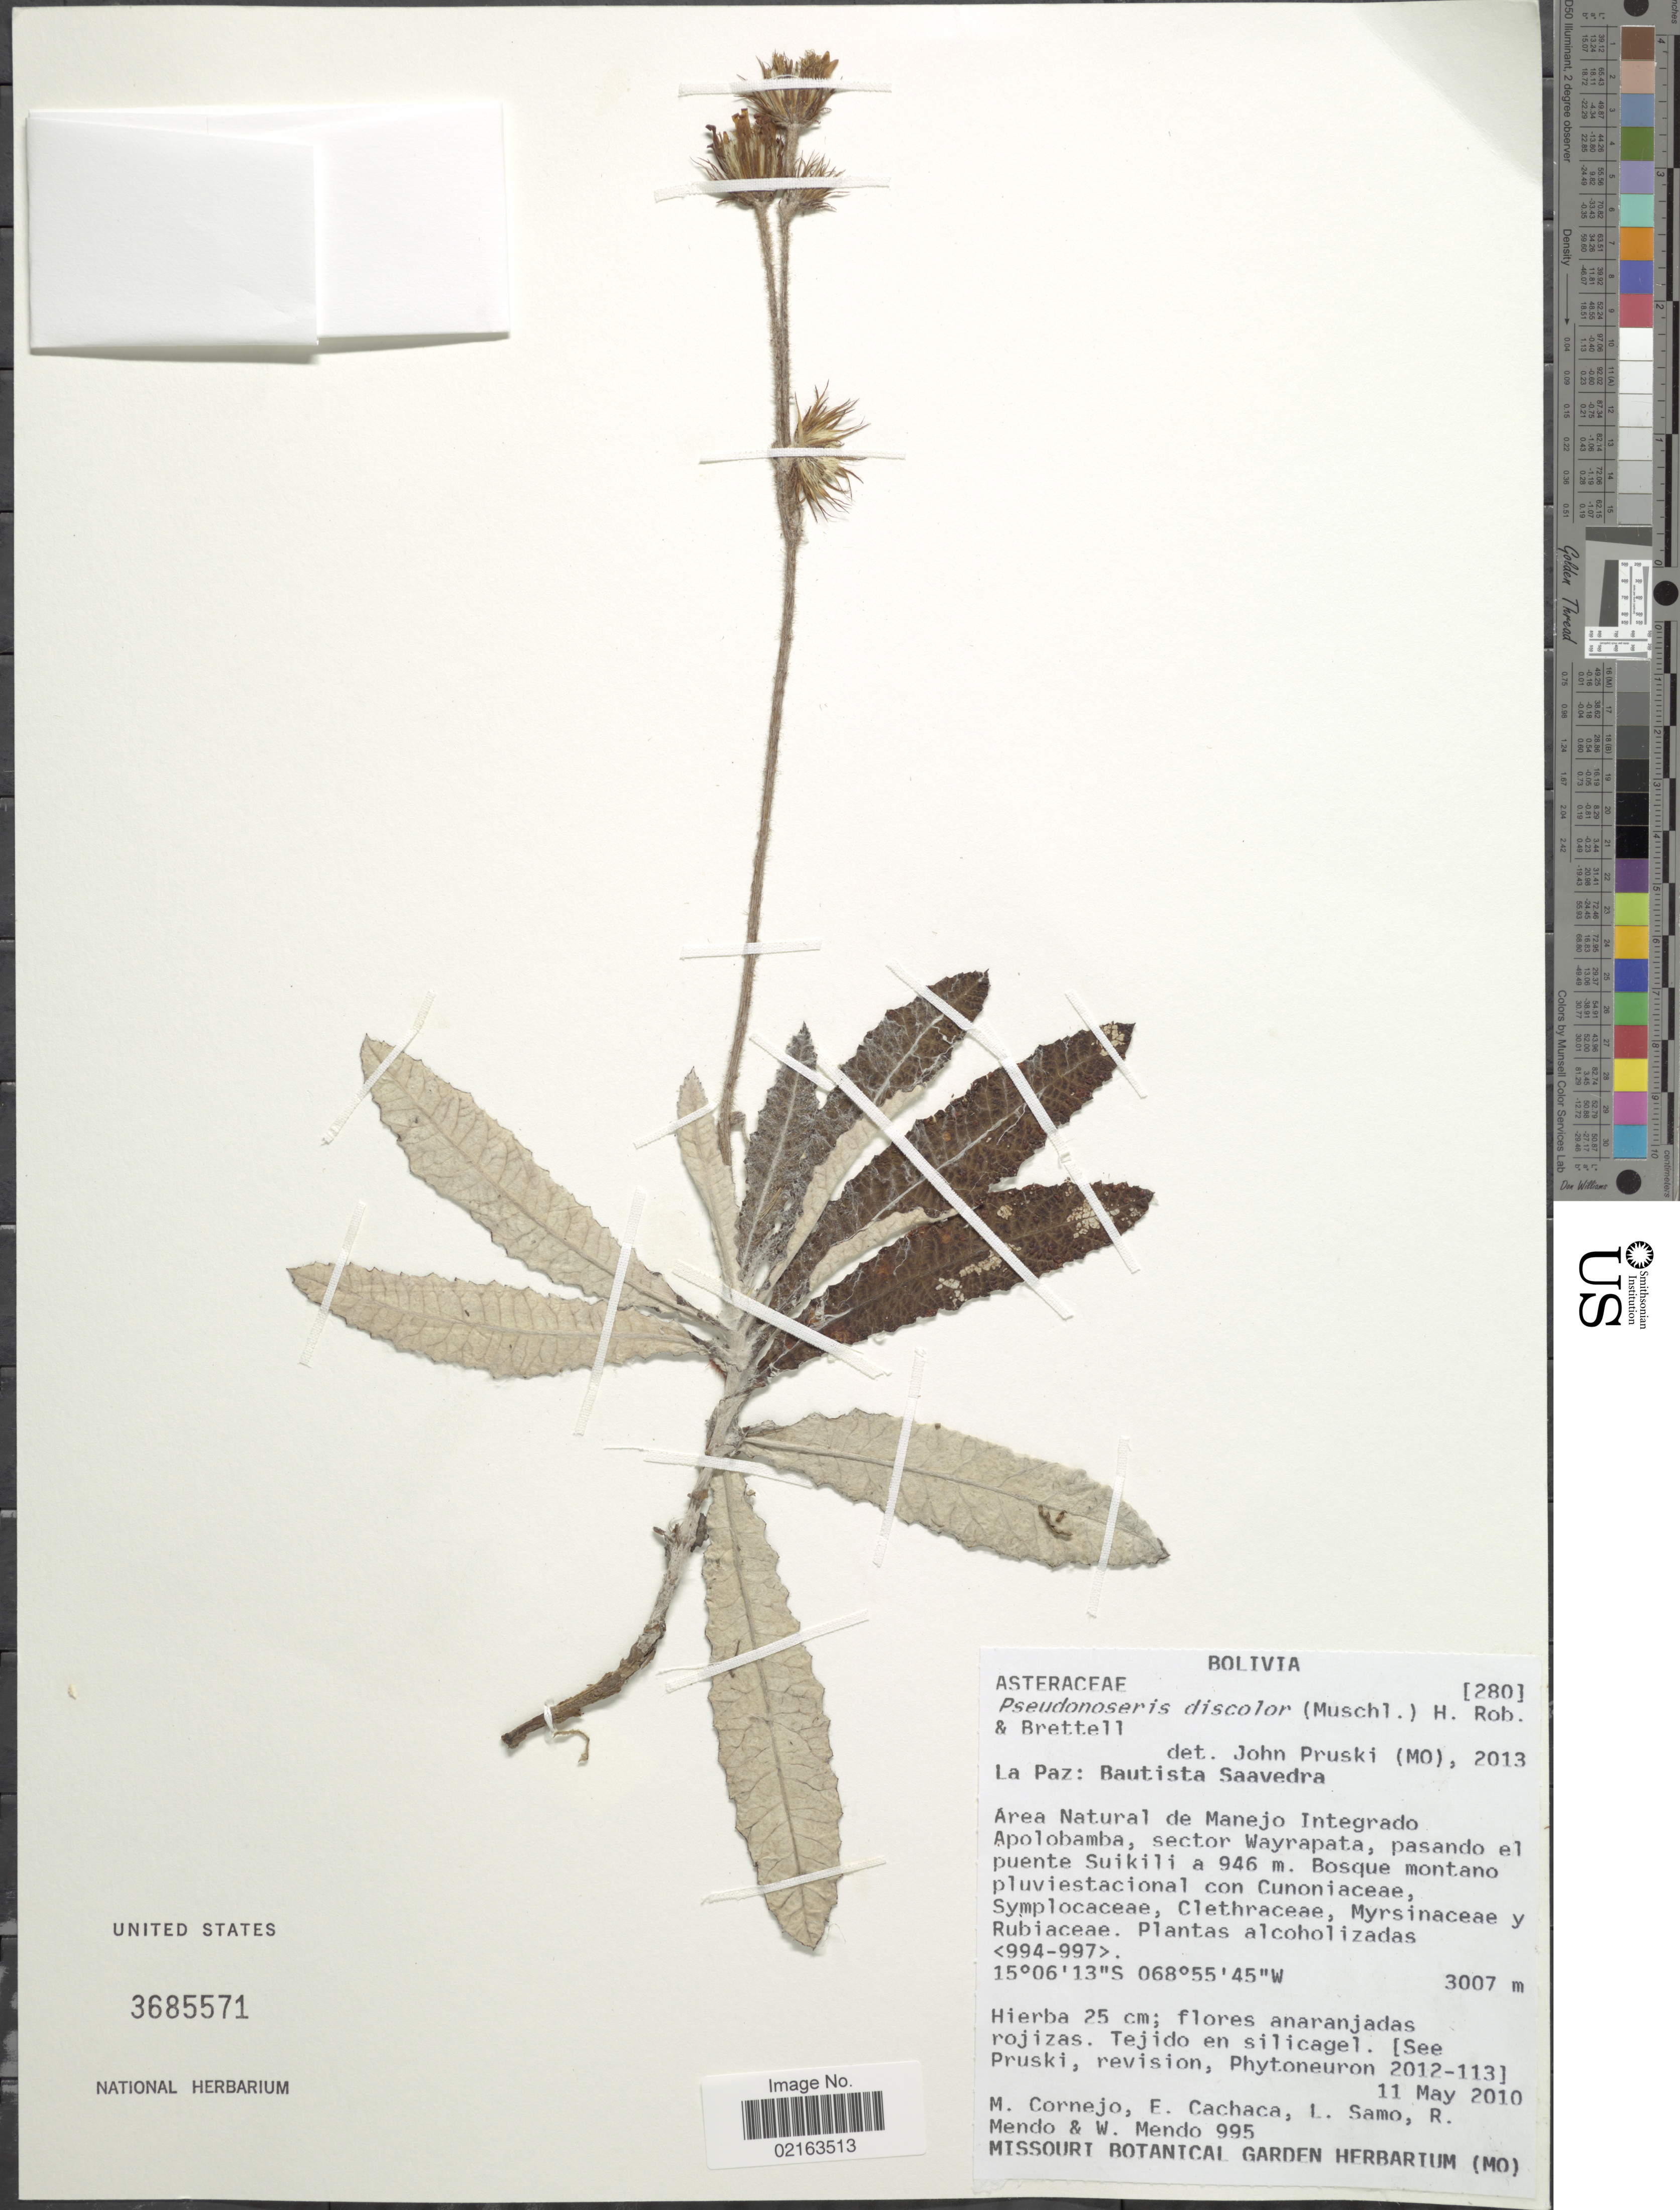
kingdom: Plantae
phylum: Tracheophyta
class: Magnoliopsida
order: Asterales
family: Asteraceae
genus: Pseudonoseris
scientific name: Pseudonoseris discolor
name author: (Muschl.) H. Rob. & Brettell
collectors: M. Cornejo, E. Cachaca, L. Samo, R. Mendo & W. Mendo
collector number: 995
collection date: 2010-05-11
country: Bolivia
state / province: La Paz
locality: La Paz: Bautista Saavedra. Area Natural de Manejo Integrado Apolobamba, sector Wayrapata, pasando el puente Suikili a 946 m.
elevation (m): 3007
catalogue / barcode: US 3685571